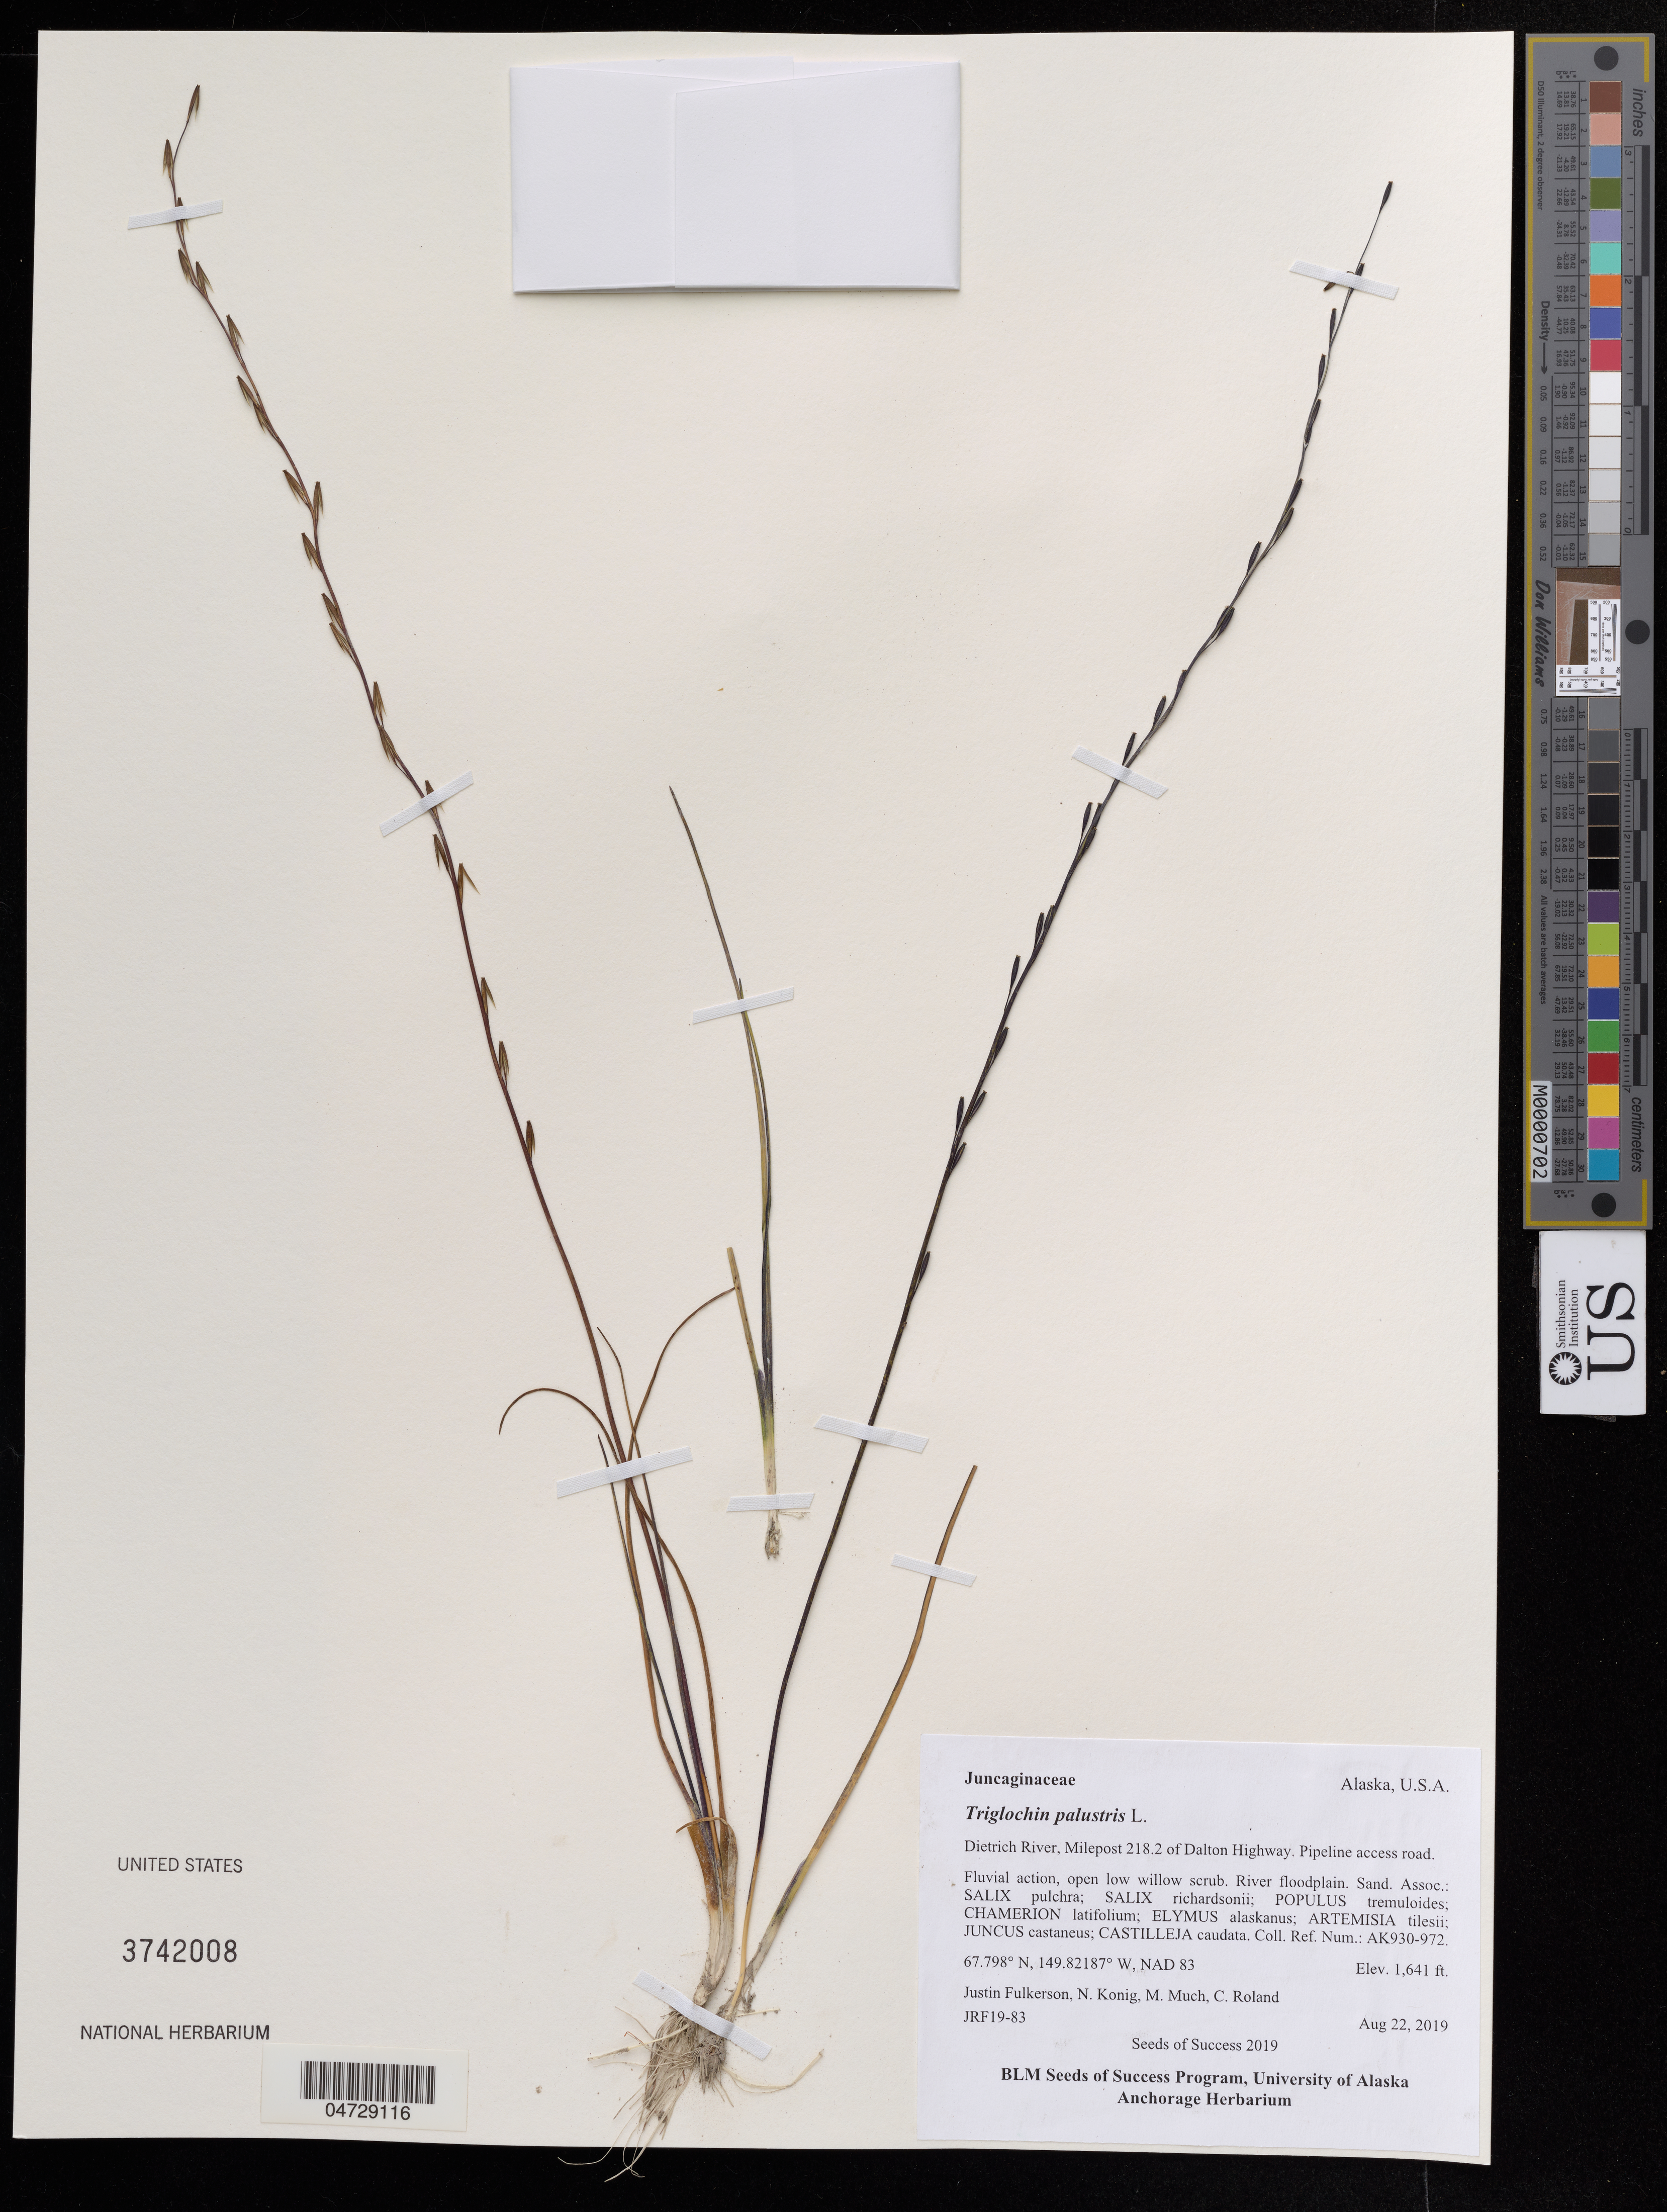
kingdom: Plantae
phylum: Tracheophyta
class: Liliopsida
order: Alismatales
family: Juncaginaceae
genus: Triglochin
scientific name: Triglochin palustris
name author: L.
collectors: J. Fulkerson, N. Konig & C. Roland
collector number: JRF19-83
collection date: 2019-08-22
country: United States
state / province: Alaska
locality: Dietrich River, Milepost 218.2 of Dalton Highway. Pipeline acces road.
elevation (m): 500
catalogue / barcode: US 3742008